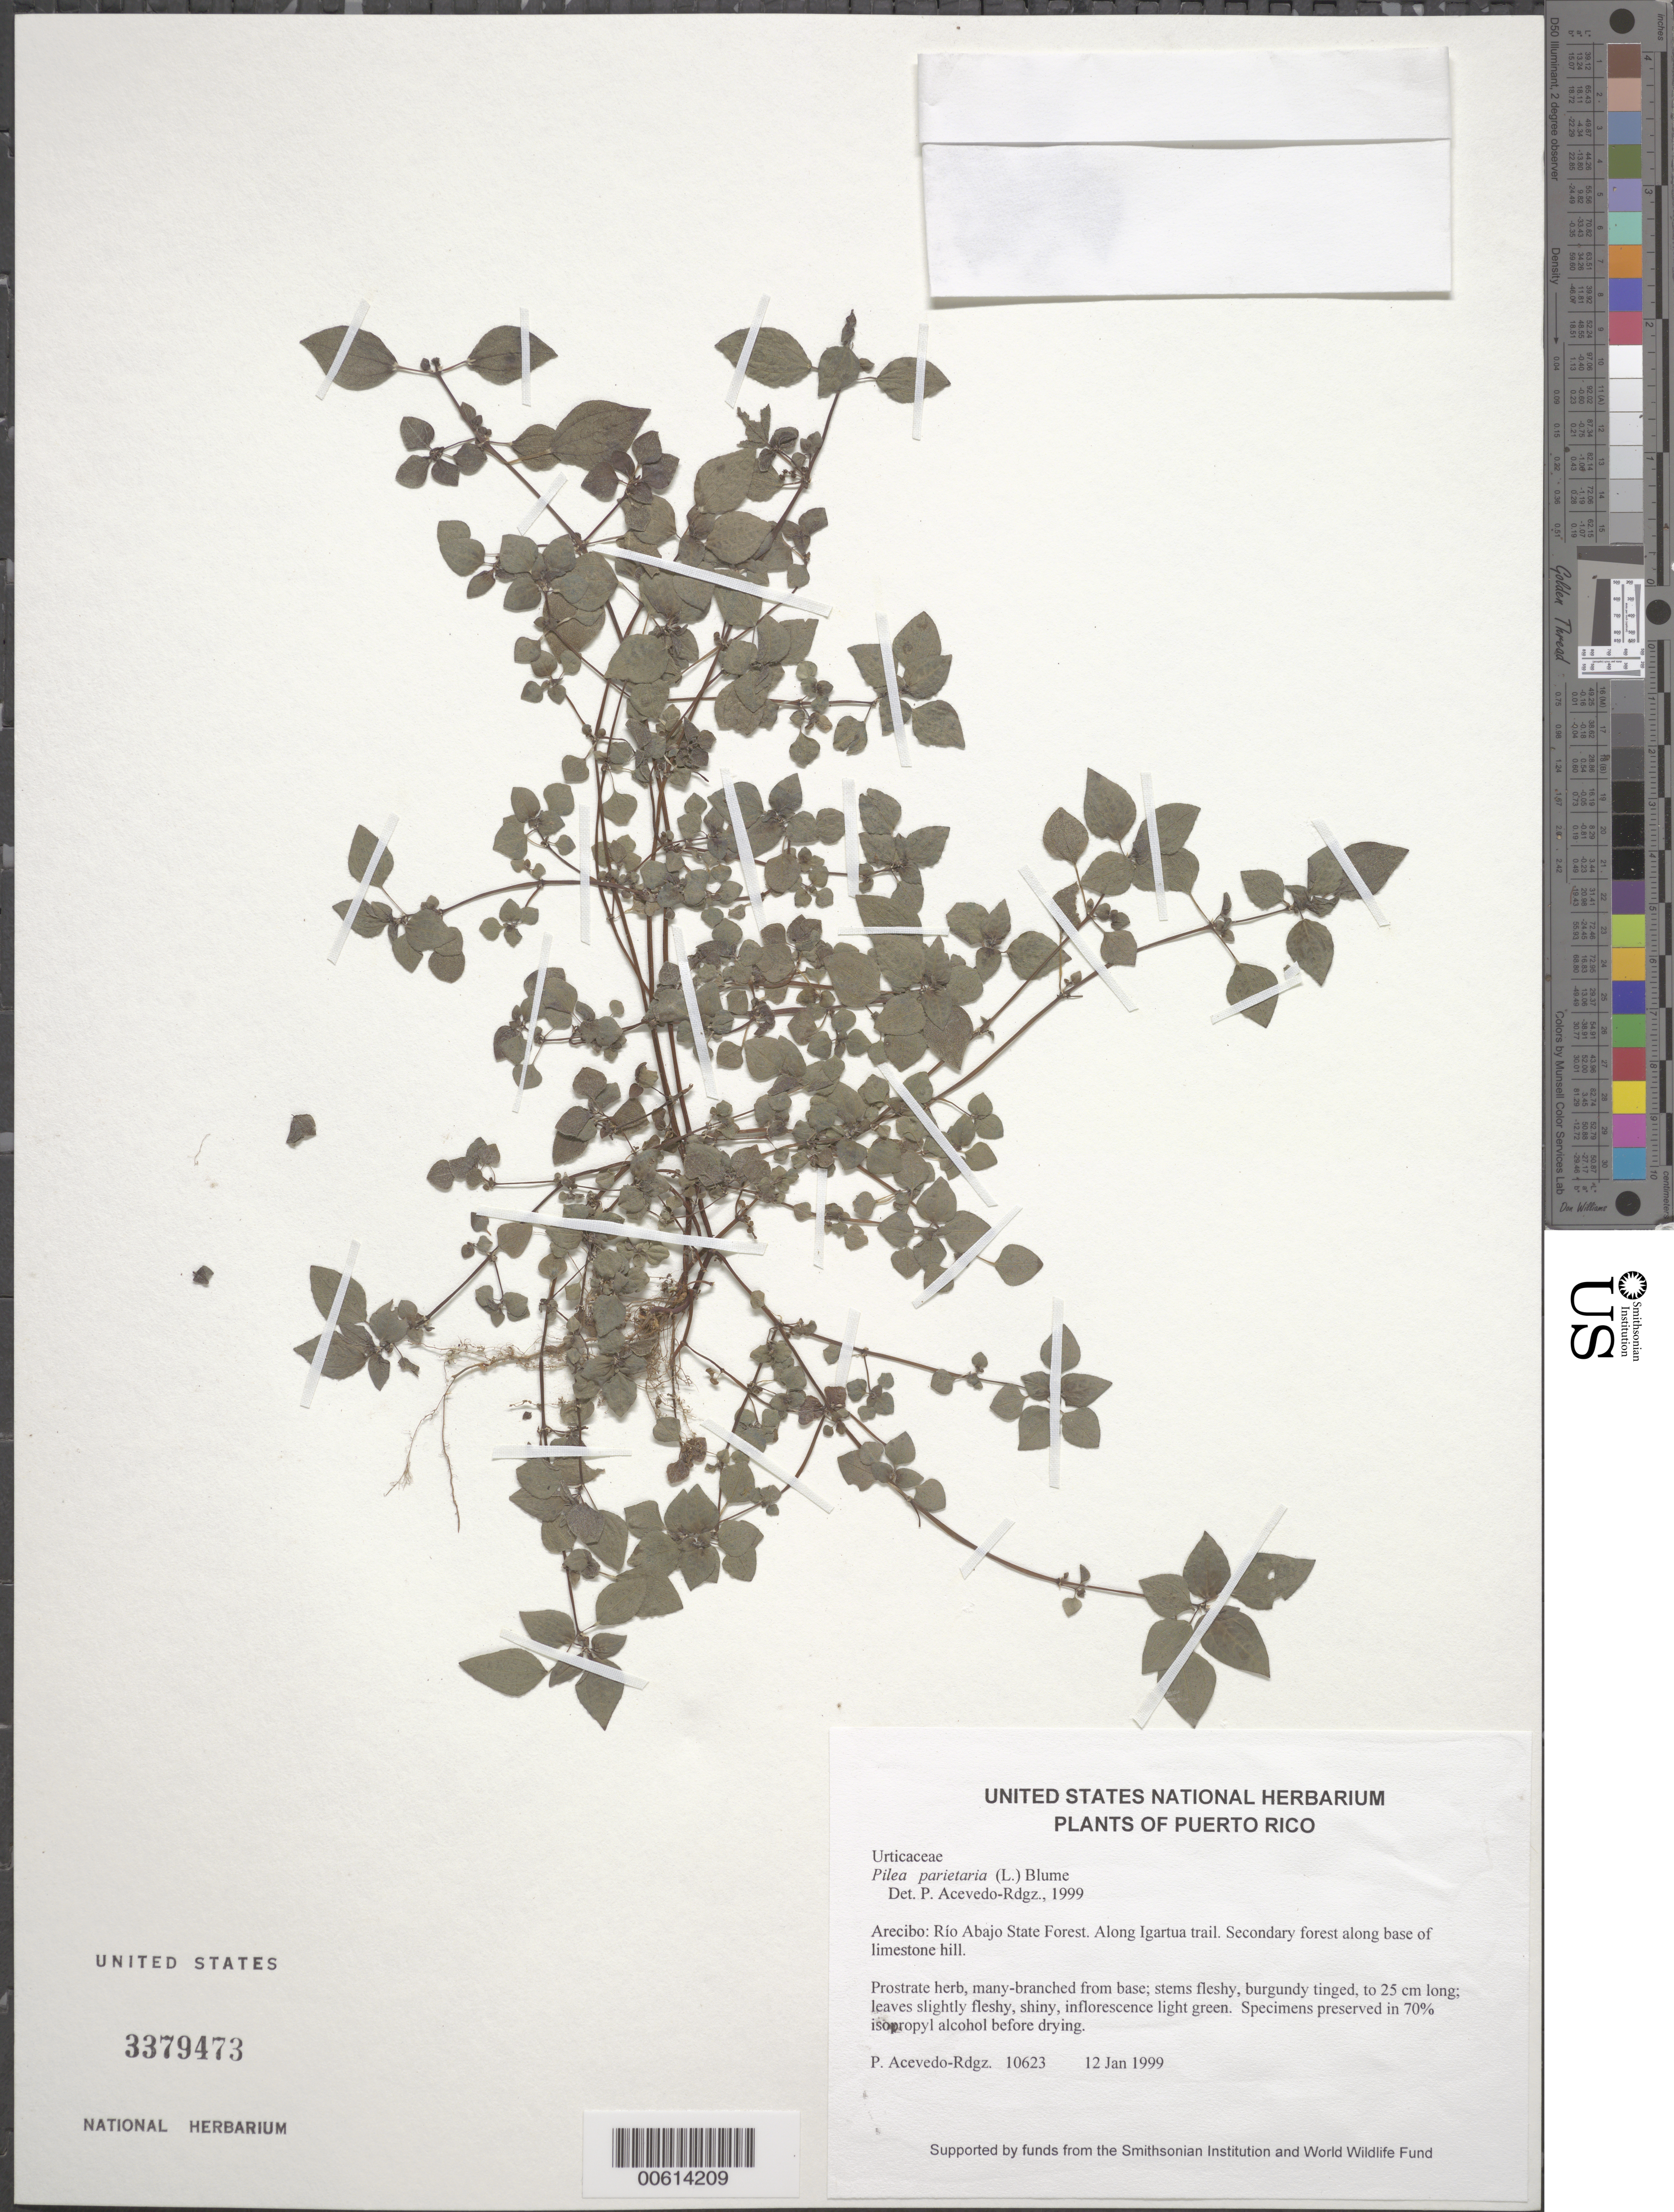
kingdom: Plantae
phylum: Tracheophyta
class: Magnoliopsida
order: Rosales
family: Urticaceae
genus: Pilea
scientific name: Pilea parietaria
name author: (L.) Blume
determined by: Acevedo-Rodríguez, P., (BOT), Smithsonian Institution - National Museum of Natural History (UNITED STATES)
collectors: P. Acevedo-Rodr.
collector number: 10623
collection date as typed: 12 Jan 1999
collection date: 1999-01-12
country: Puerto Rico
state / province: Arecibo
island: Puerto Rico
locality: Arecibo; Río Abajo State Forest. Along Igartua trail.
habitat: Secondary forest along base of limestone hill.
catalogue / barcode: US 3379473